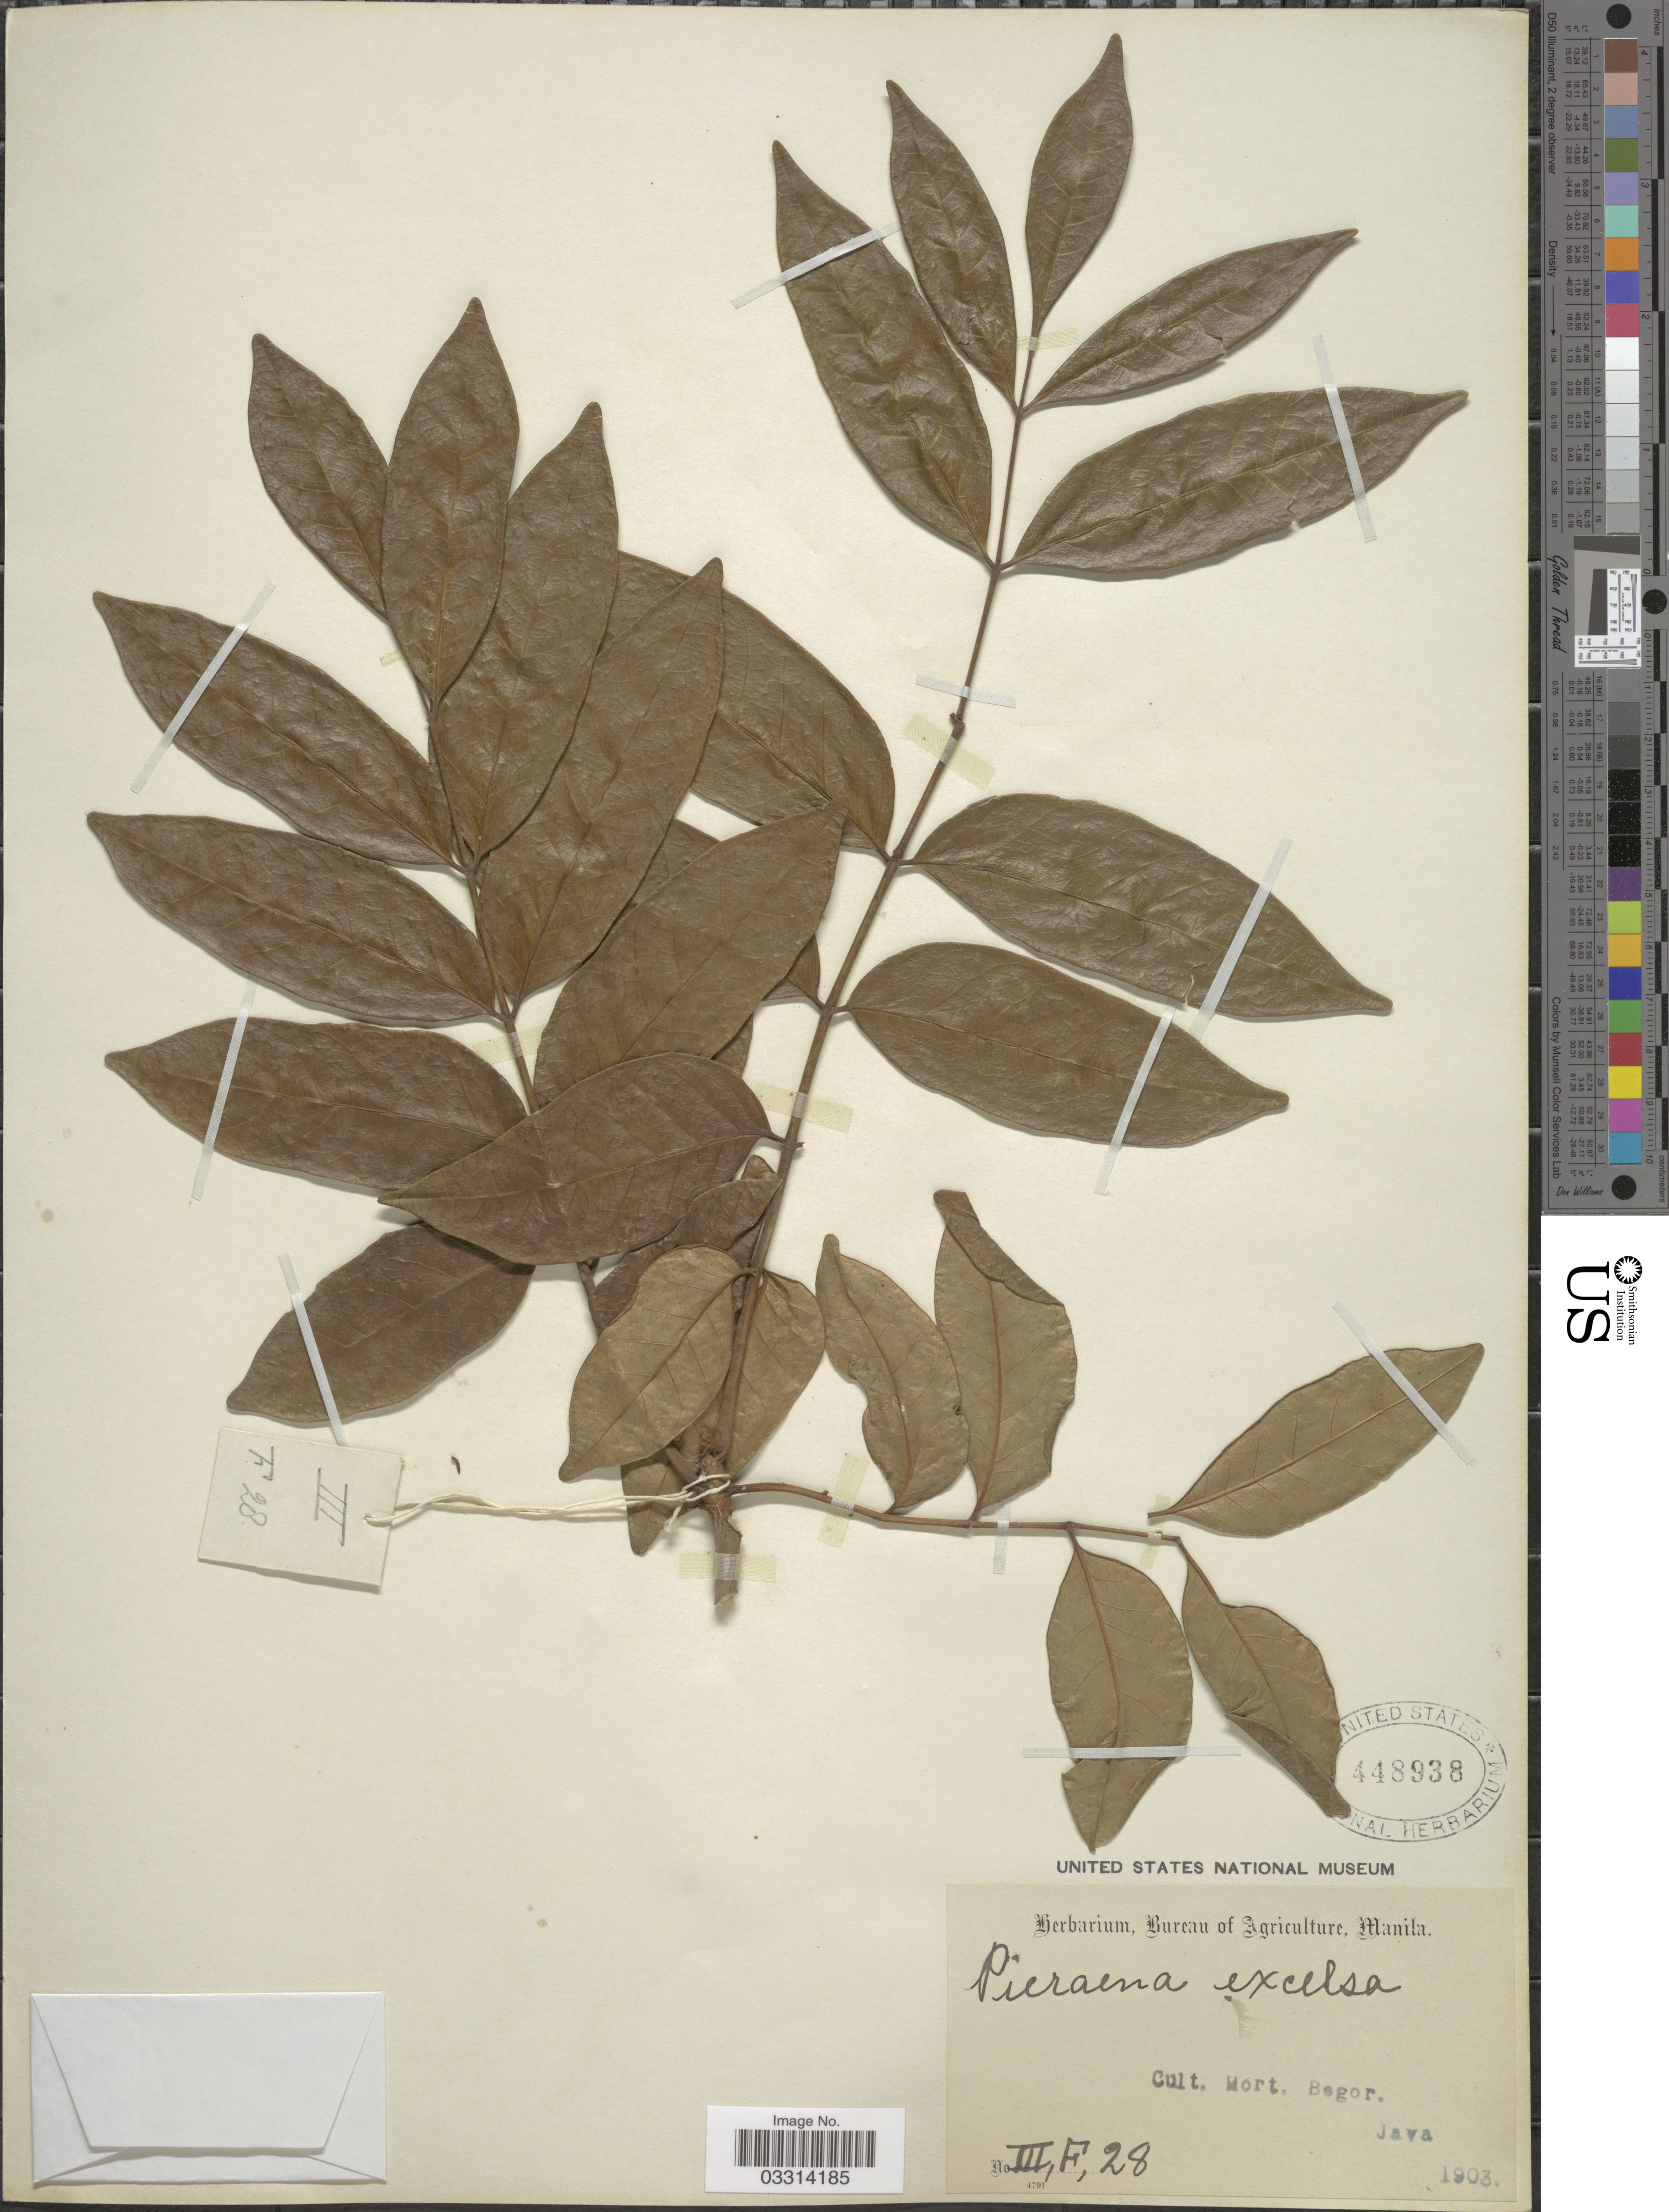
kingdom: Plantae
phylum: Tracheophyta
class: Magnoliopsida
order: Sapindales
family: Simaroubaceae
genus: Picrasma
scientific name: Picrasma excelsa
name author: (Sw.) Planch.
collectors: Ex herb. Bureau of Agriculture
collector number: III, F, 28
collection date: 1903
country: Indonesia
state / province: Java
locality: Cult. Hort. Bogor.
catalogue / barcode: US 448938